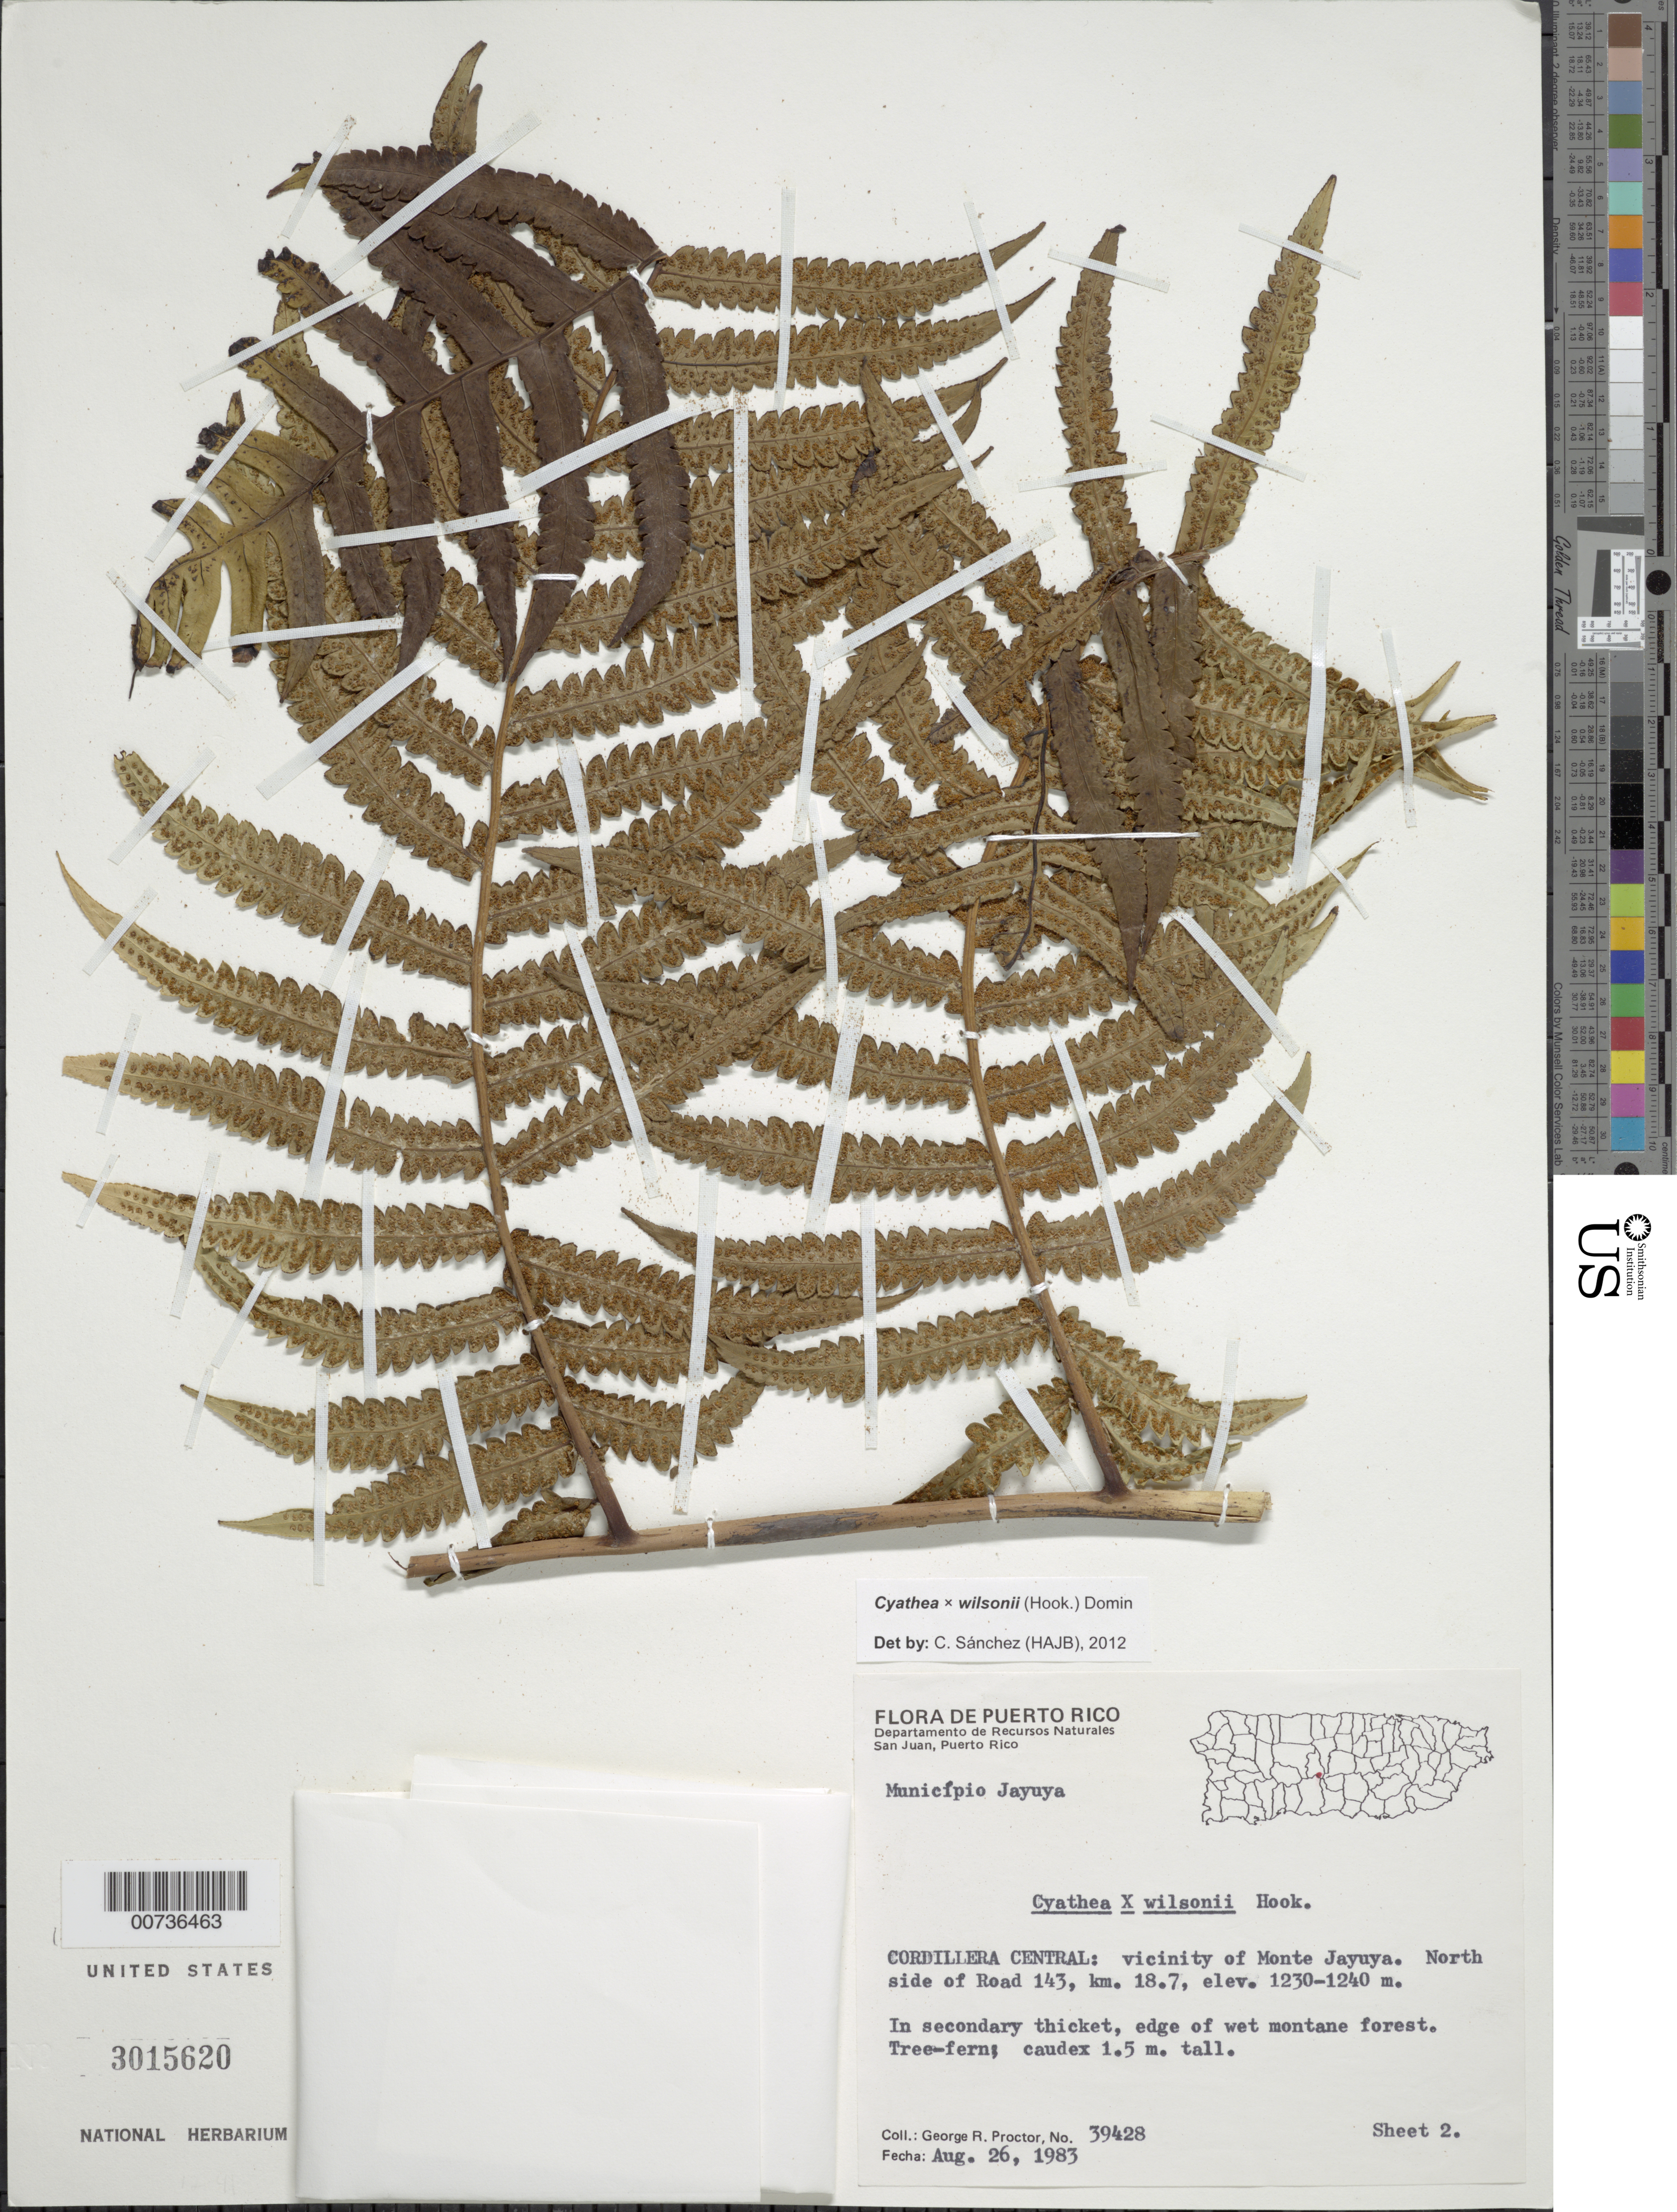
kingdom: Plantae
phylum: Tracheophyta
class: Polypodiopsida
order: Cyatheales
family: Cyatheaceae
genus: Cyathea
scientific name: Cyathea x wilsonii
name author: Hook.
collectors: G. R. Proctor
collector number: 39428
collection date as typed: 26 Aug 1983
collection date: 1983-08-26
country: Puerto Rico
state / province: Jayuya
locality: Cordillera Central: vicinity of Monte Jayuya. North side of Road 143, km. 18.7. Municipio Jayuya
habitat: In secondary thicket, edge of wet montane forest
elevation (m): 1230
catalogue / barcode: US 3015620